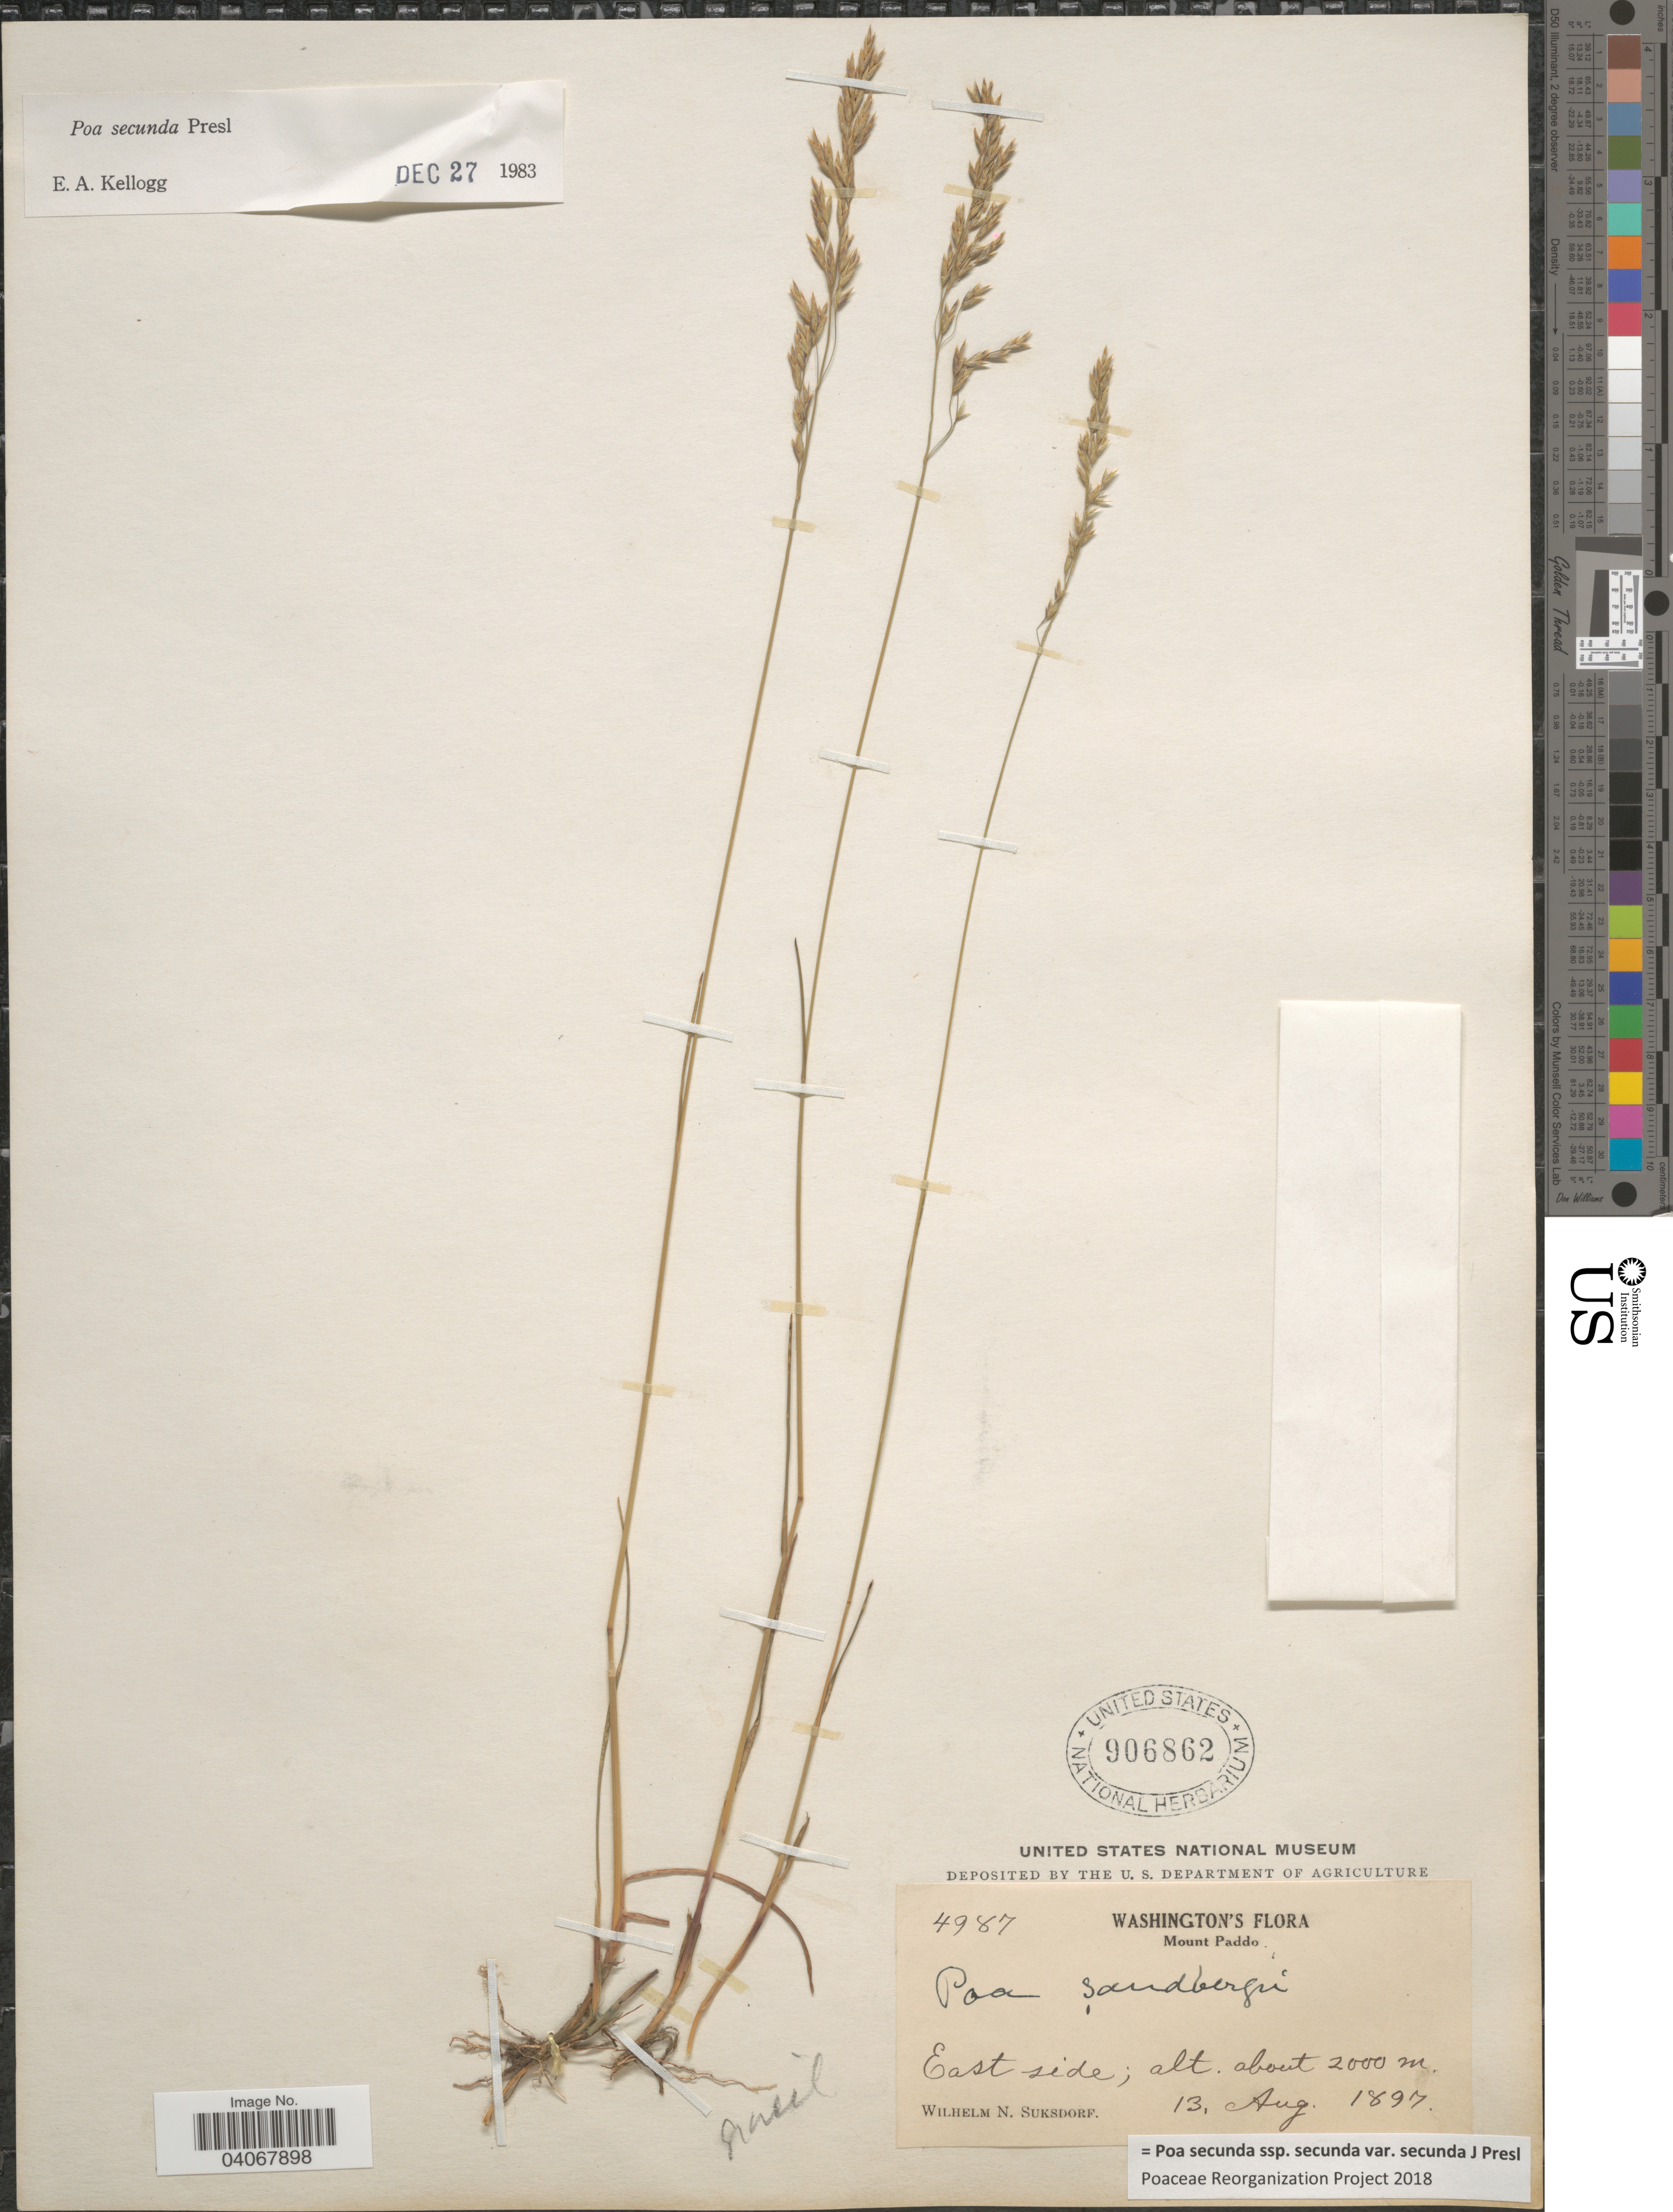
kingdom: Plantae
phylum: Tracheophyta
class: Liliopsida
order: Poales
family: Poaceae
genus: Poa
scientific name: Poa secunda subsp. secunda var. secunda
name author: J. Presl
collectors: W. N. Suksdorf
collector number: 4987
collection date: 1897-08-13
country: United States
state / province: Washington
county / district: Skamania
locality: Mount Paddo. East side.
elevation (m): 2000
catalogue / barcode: US 906862